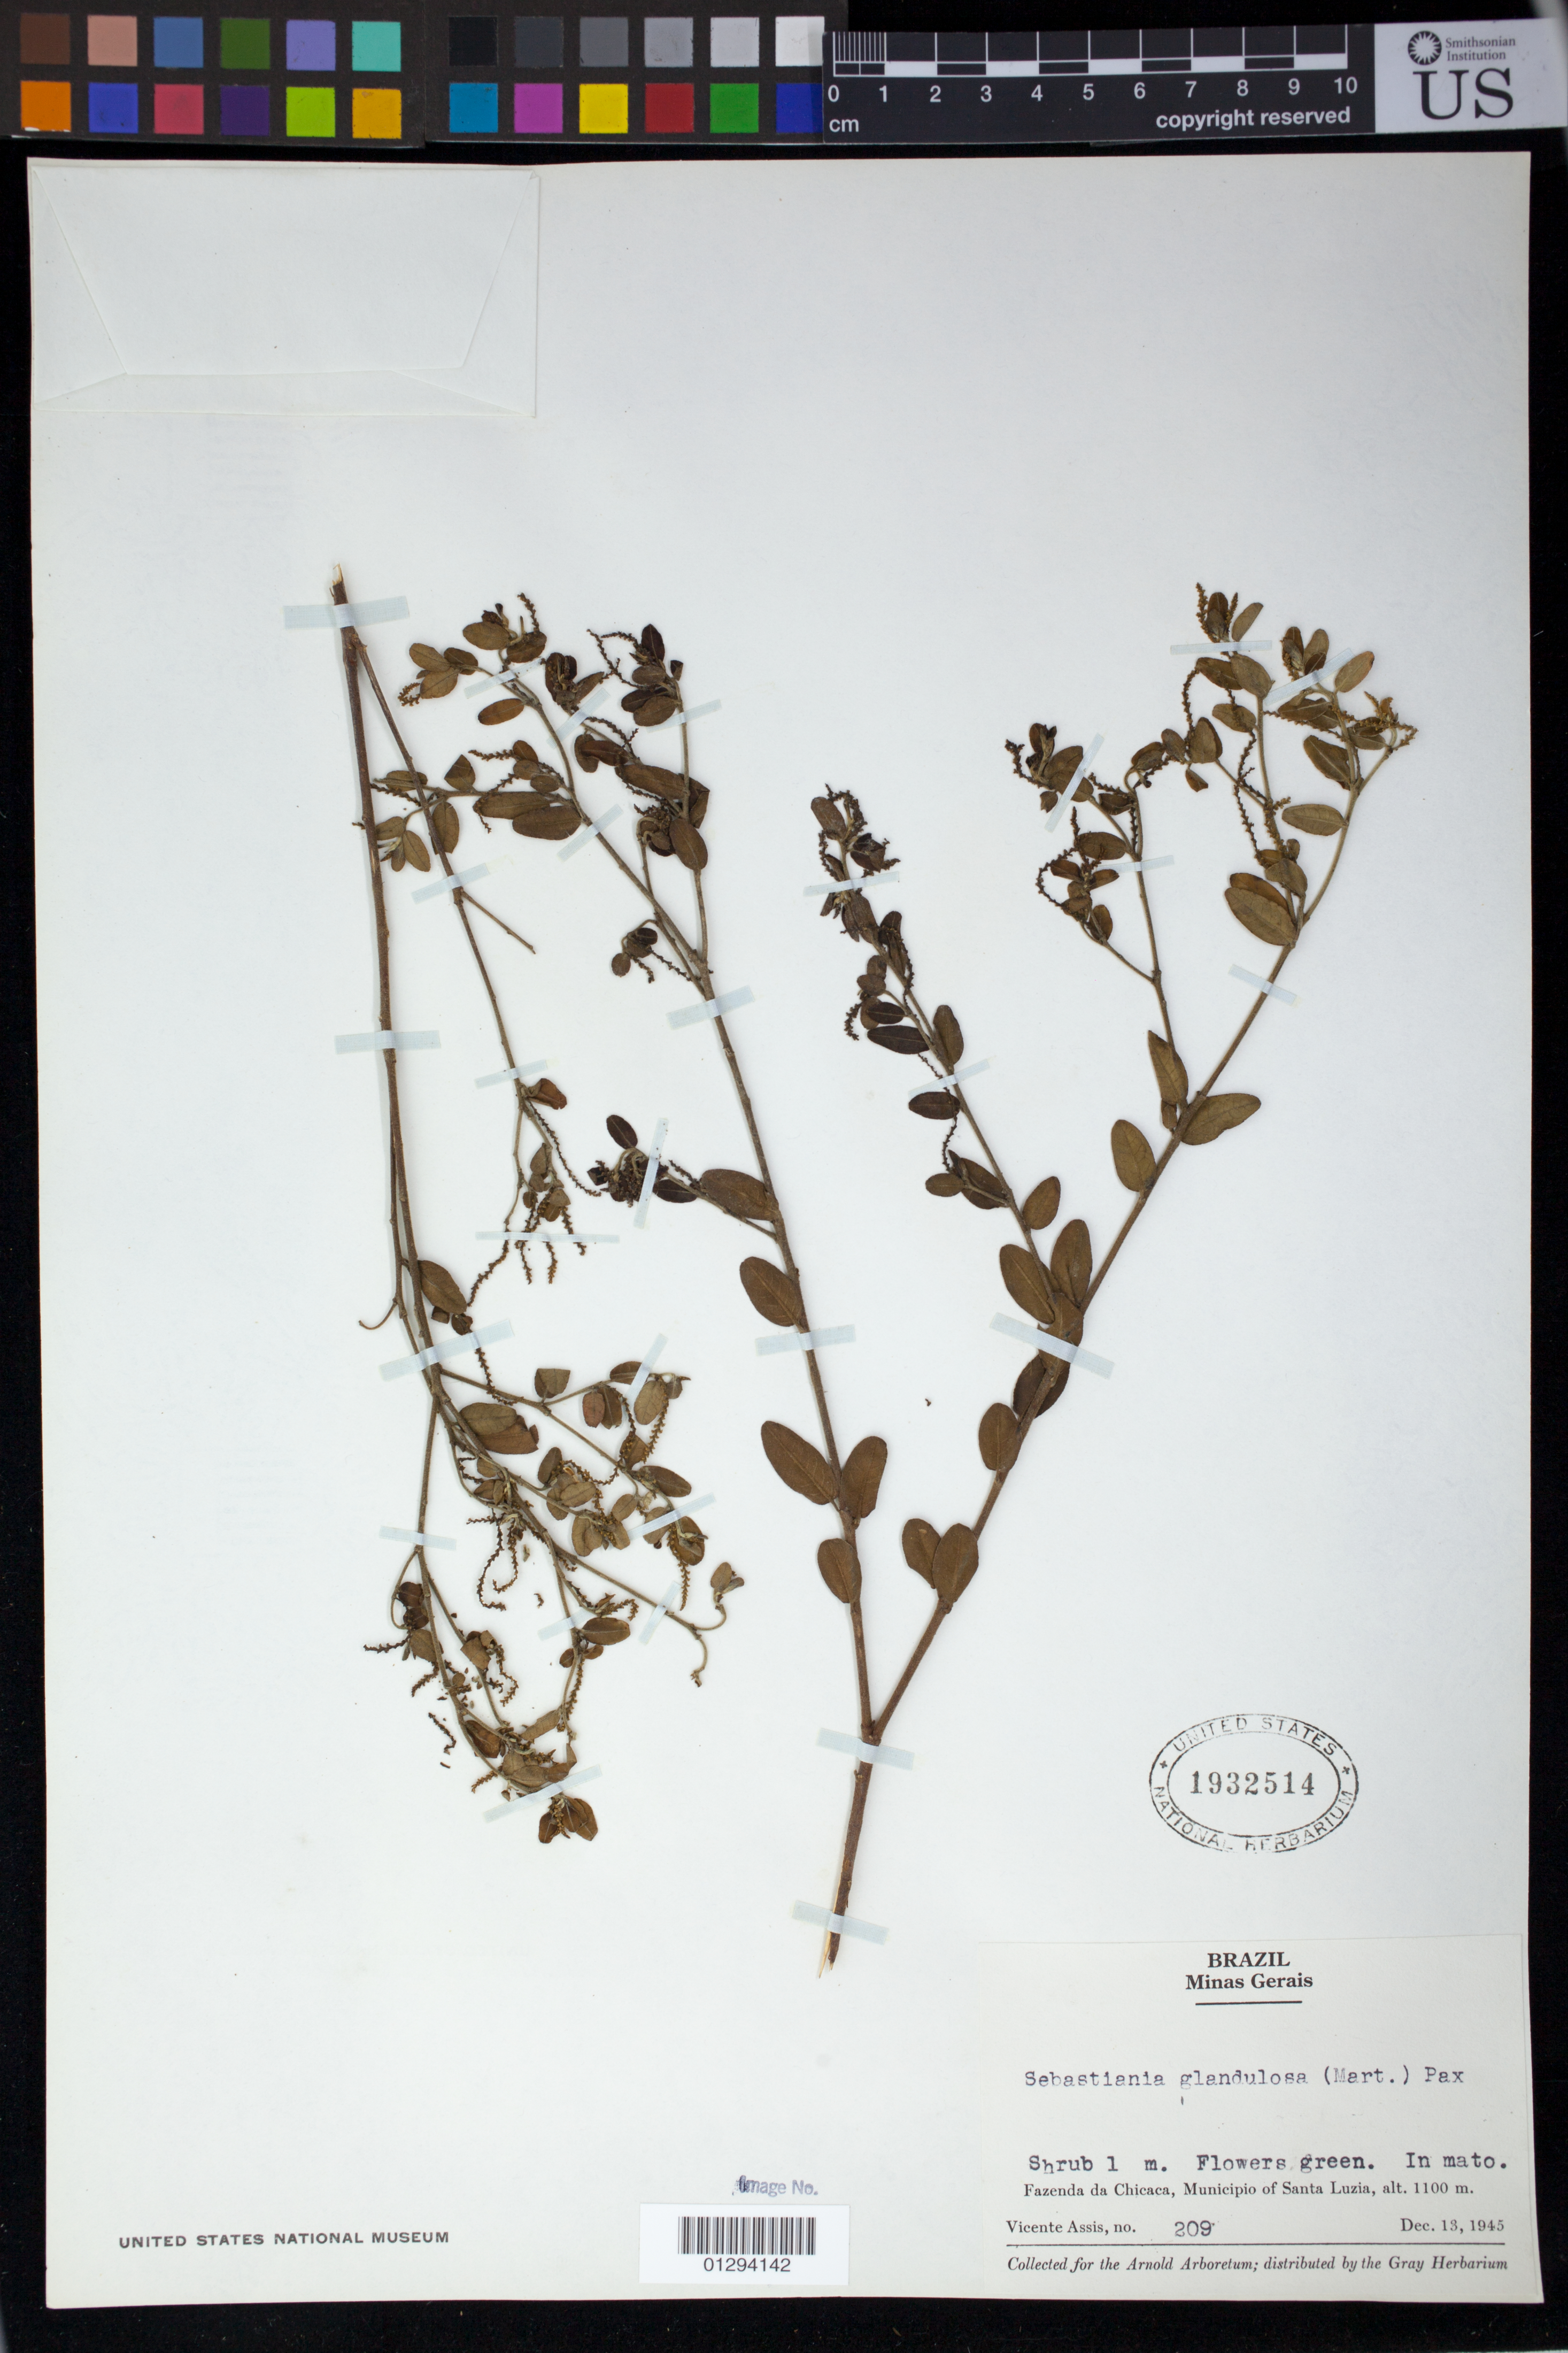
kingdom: Plantae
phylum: Tracheophyta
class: Magnoliopsida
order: Malpighiales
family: Euphorbiaceae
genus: Senefeldera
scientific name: Senefeldera glandulosa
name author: (Sw.) Müll. Arg.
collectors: V. Assis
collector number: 209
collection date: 1945-12-13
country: Brazil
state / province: Minas Gerais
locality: Fazenda da Chicaca, Municipio of Santa Luzia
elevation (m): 1100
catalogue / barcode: US 1932514